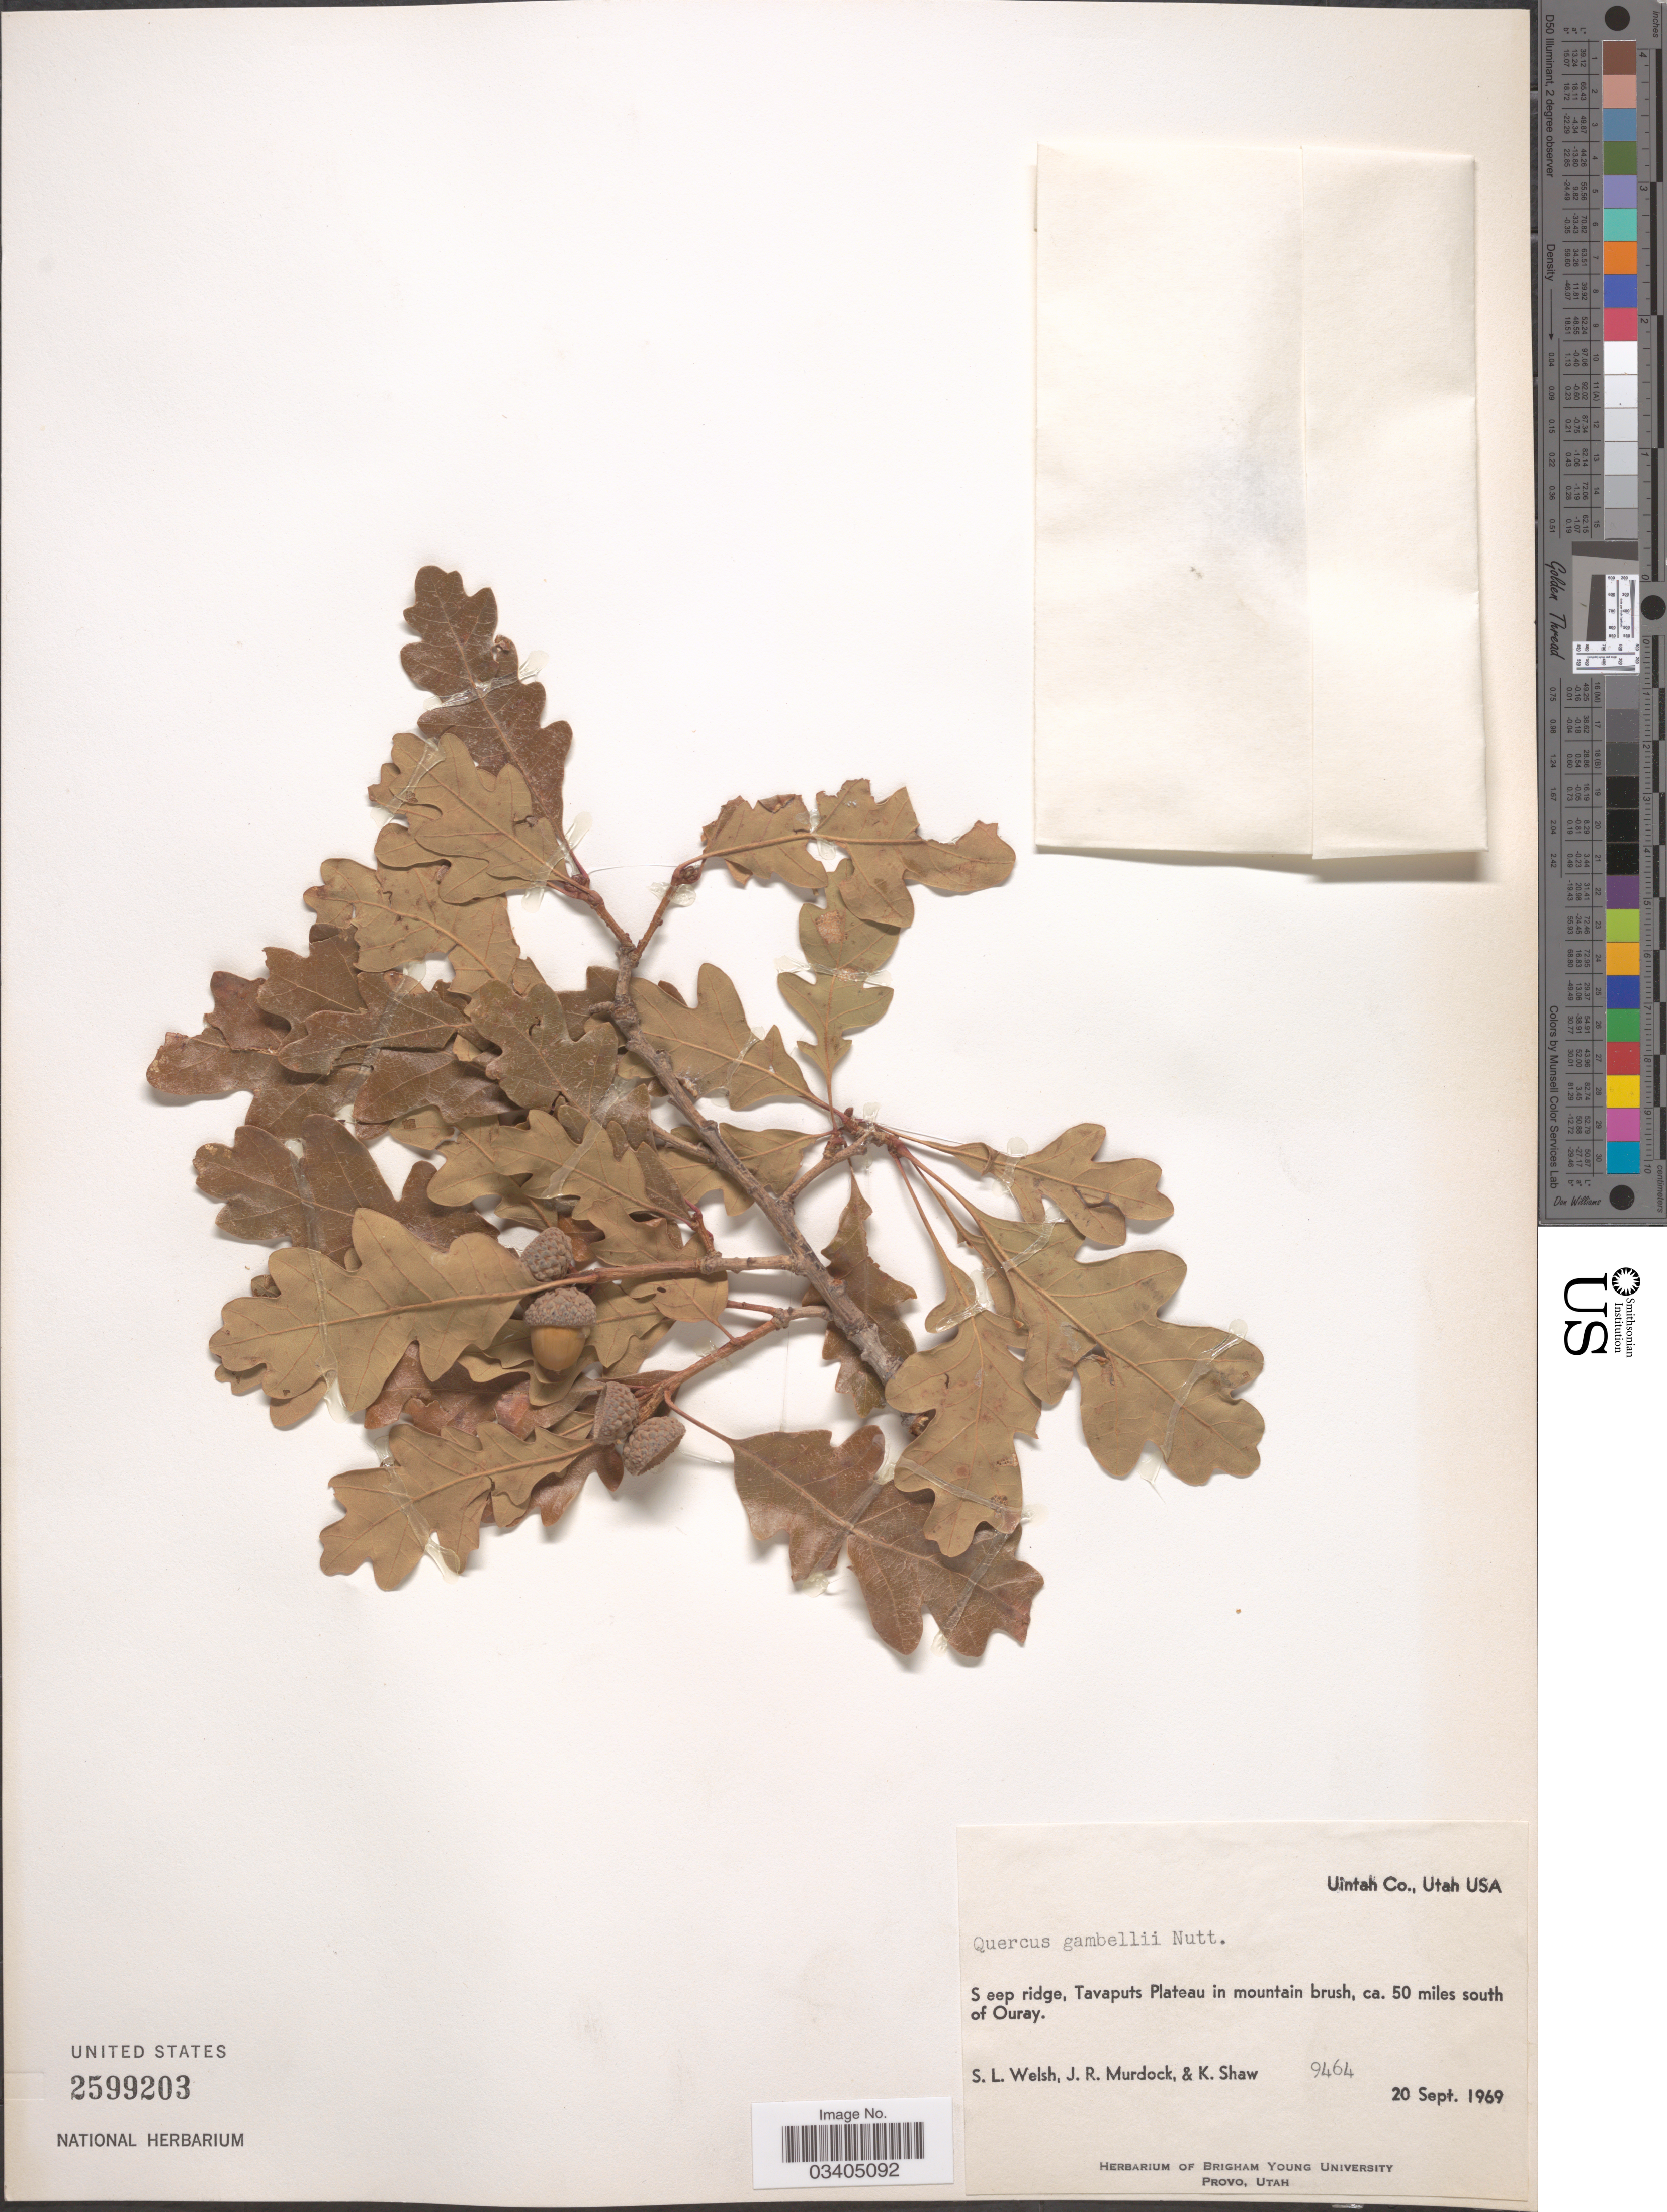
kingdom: Plantae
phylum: Tracheophyta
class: Magnoliopsida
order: Fagales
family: Fagaceae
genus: Quercus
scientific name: Quercus gambelii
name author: Nutt.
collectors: S. Welsh, J. Murdock & K. Shaw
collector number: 9464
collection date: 1969-09-20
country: United States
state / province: Utah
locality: Uintah Co. S eep ridge, Tavaputs Plateau in mountain brush, ca. 50 miles south of Ouray.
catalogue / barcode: US 2599203